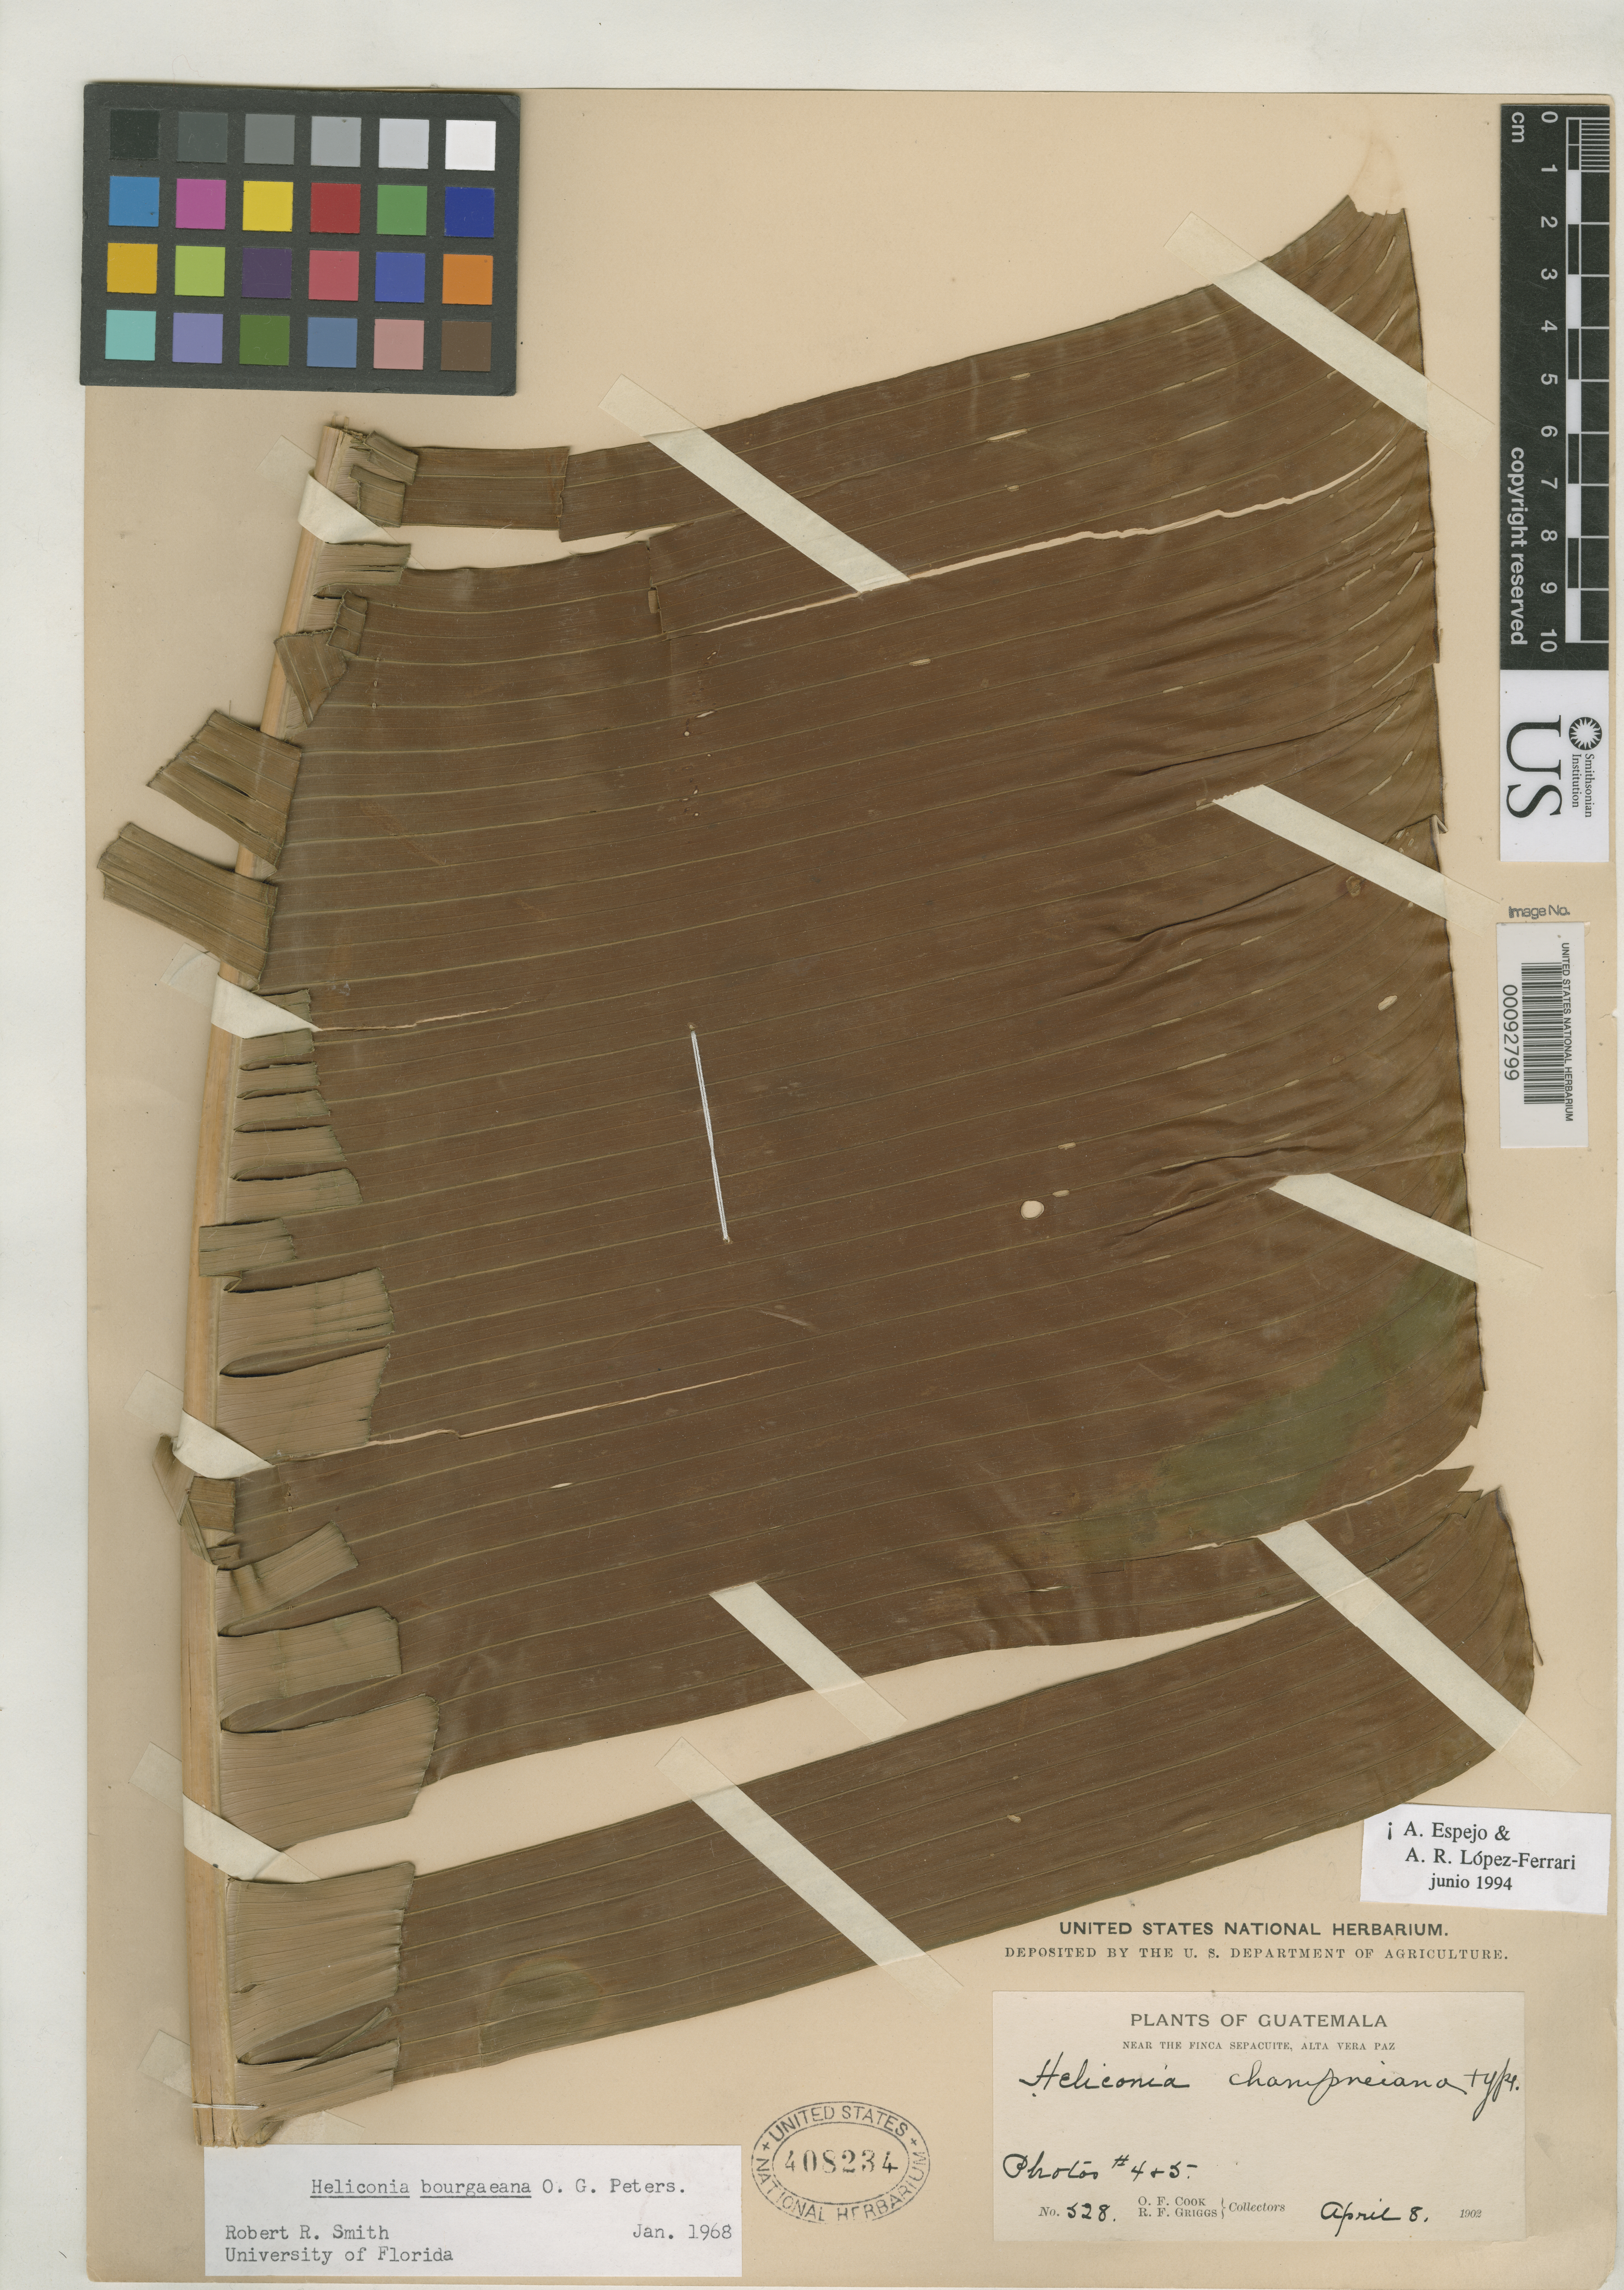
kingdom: Plantae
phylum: Tracheophyta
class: Liliopsida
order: Zingiberales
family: Heliconiaceae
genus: Heliconia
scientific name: Heliconia champneiana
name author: R.F. Griggs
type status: Type Collection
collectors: O. F. Cook & R. F. Griggs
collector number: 528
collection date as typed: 08 Apr 1902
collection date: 1902-04-08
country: Guatemala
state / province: Alta Verapaz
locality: East of Cahaban, Oxec River Valley.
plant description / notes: Types in this publicaction apparently deposited in U.S. National Herbarium. This sheet is 1 of 8 annotated as "type" (USNH 408231-408238), ambiguously a holotype mounted on multiple sheets, otherwise to be considered syntypes.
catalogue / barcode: US 408234